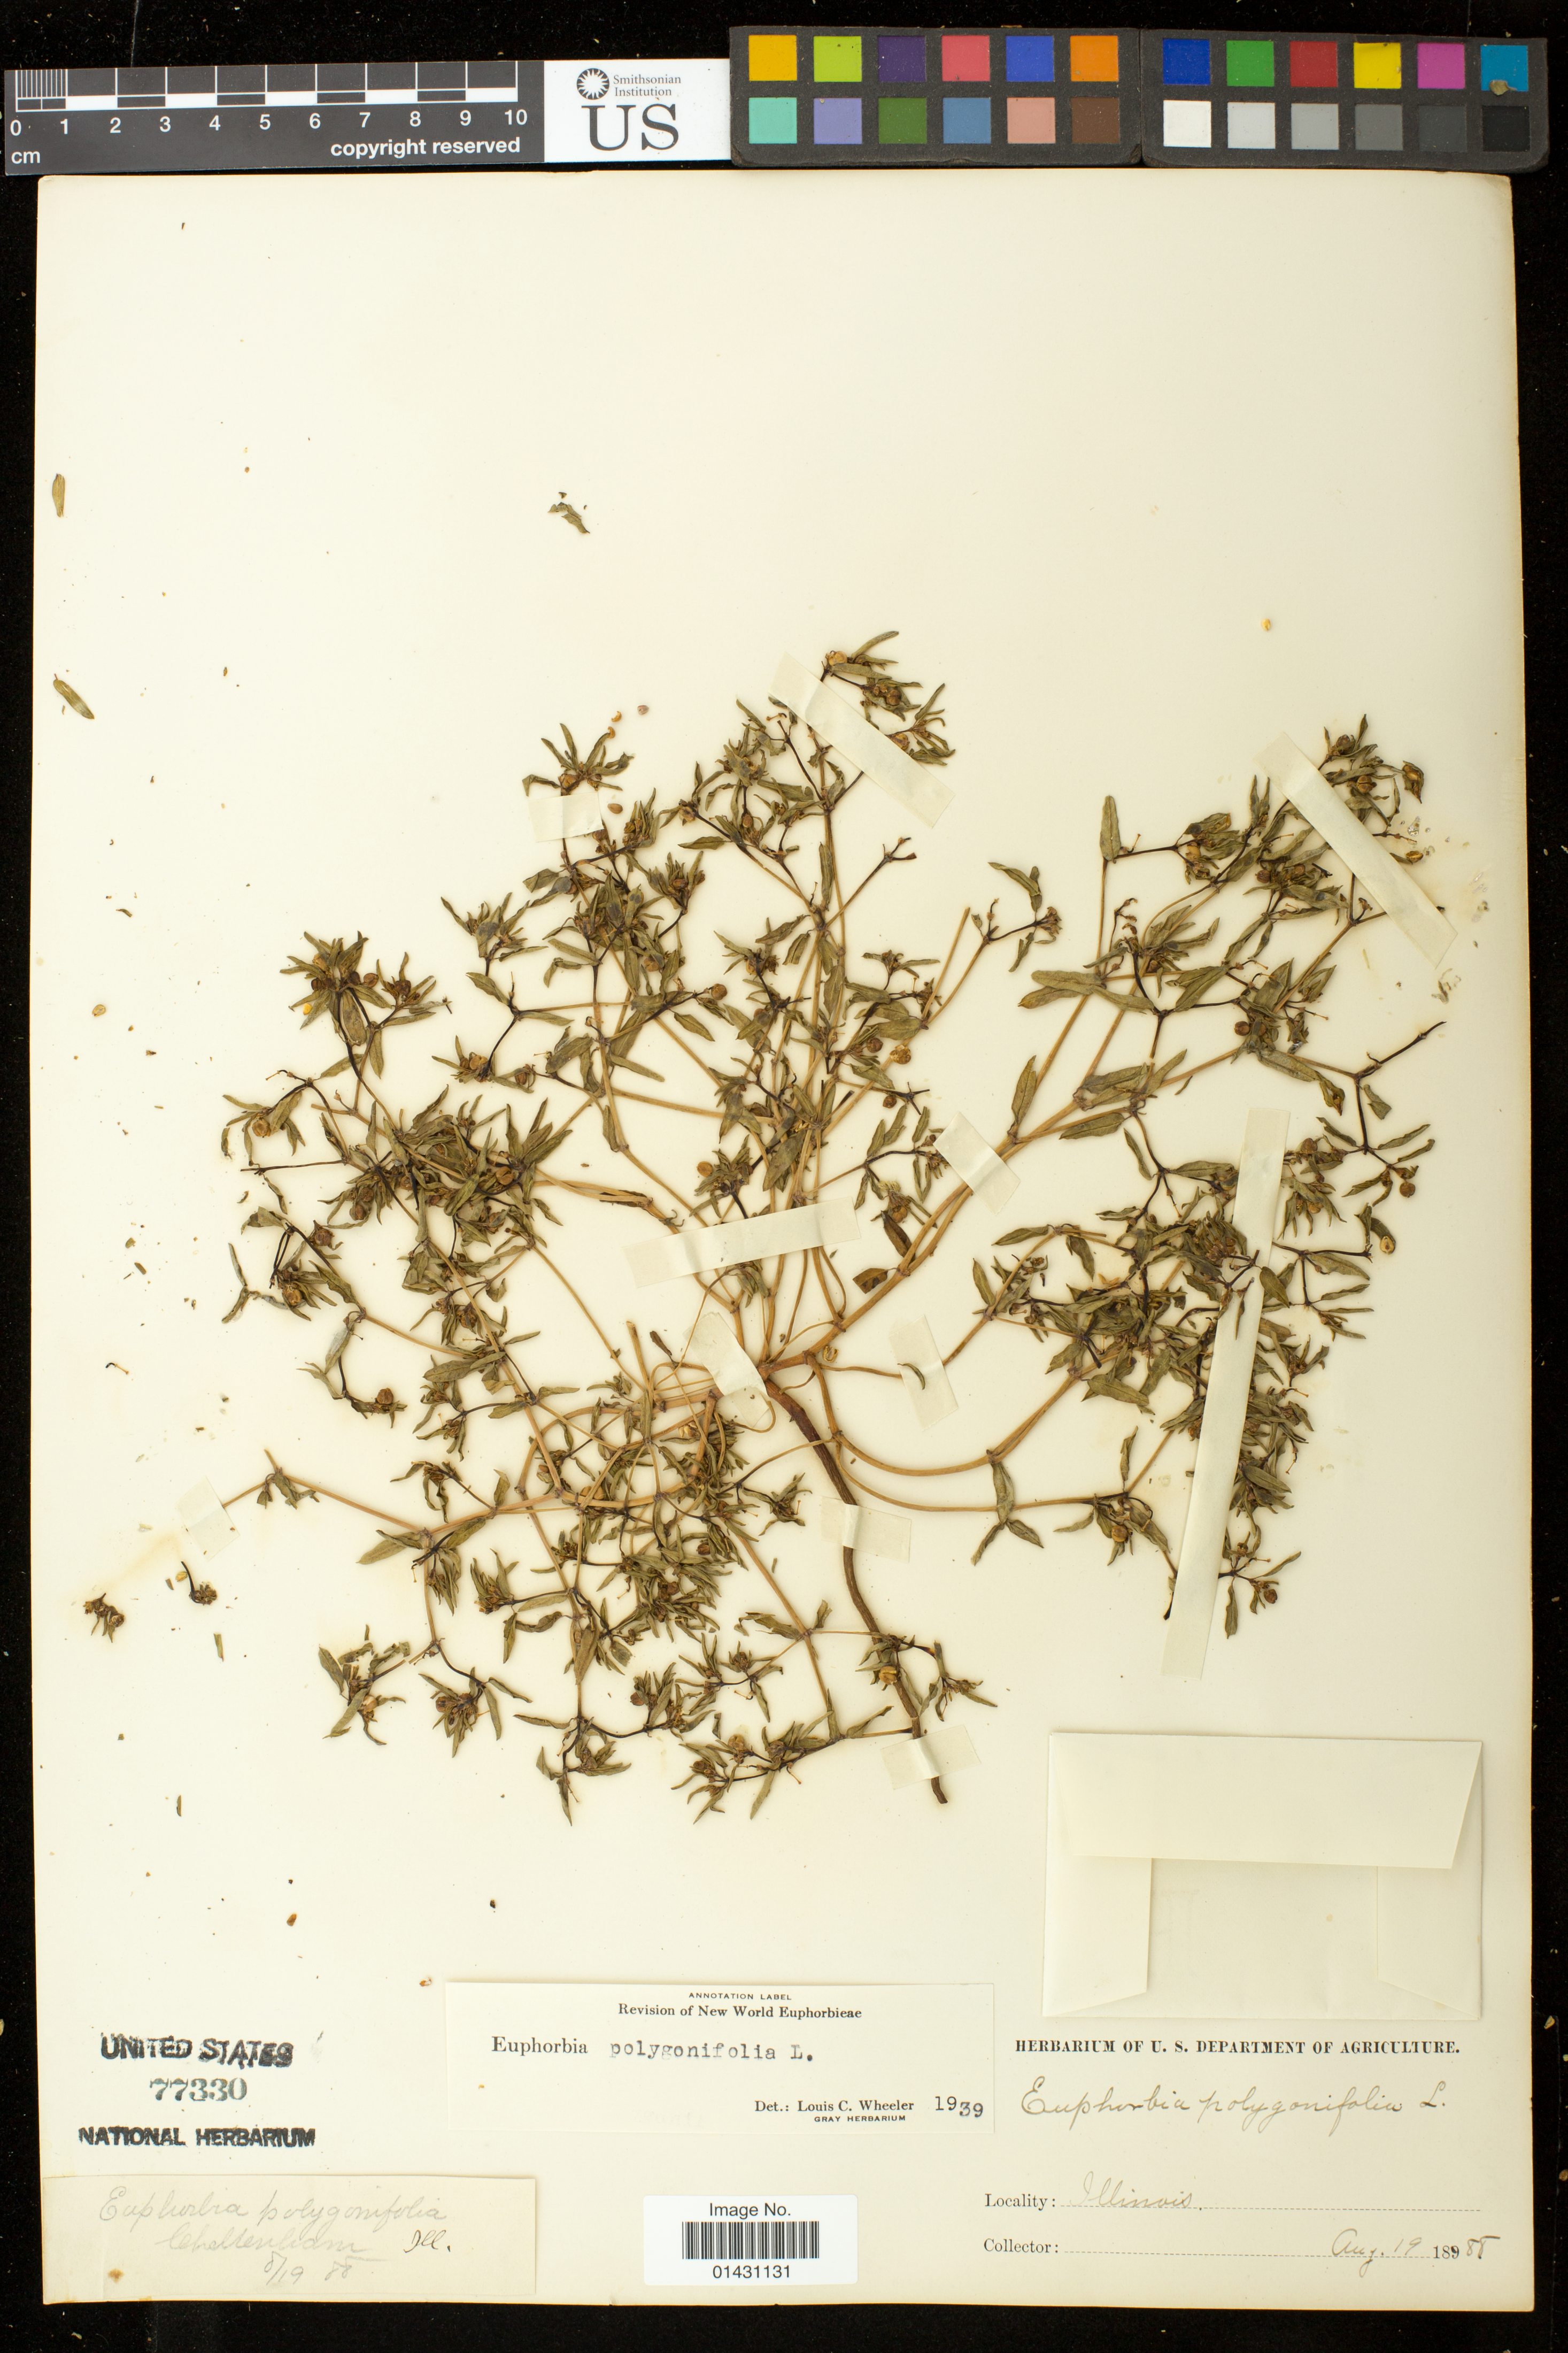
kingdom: Plantae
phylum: Tracheophyta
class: Magnoliopsida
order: Malpighiales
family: Euphorbiaceae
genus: Euphorbia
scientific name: Euphorbia polygonifolia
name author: L.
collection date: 1888-08-19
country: United States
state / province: Illinois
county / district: Cook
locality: Cheltenham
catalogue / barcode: US 77330